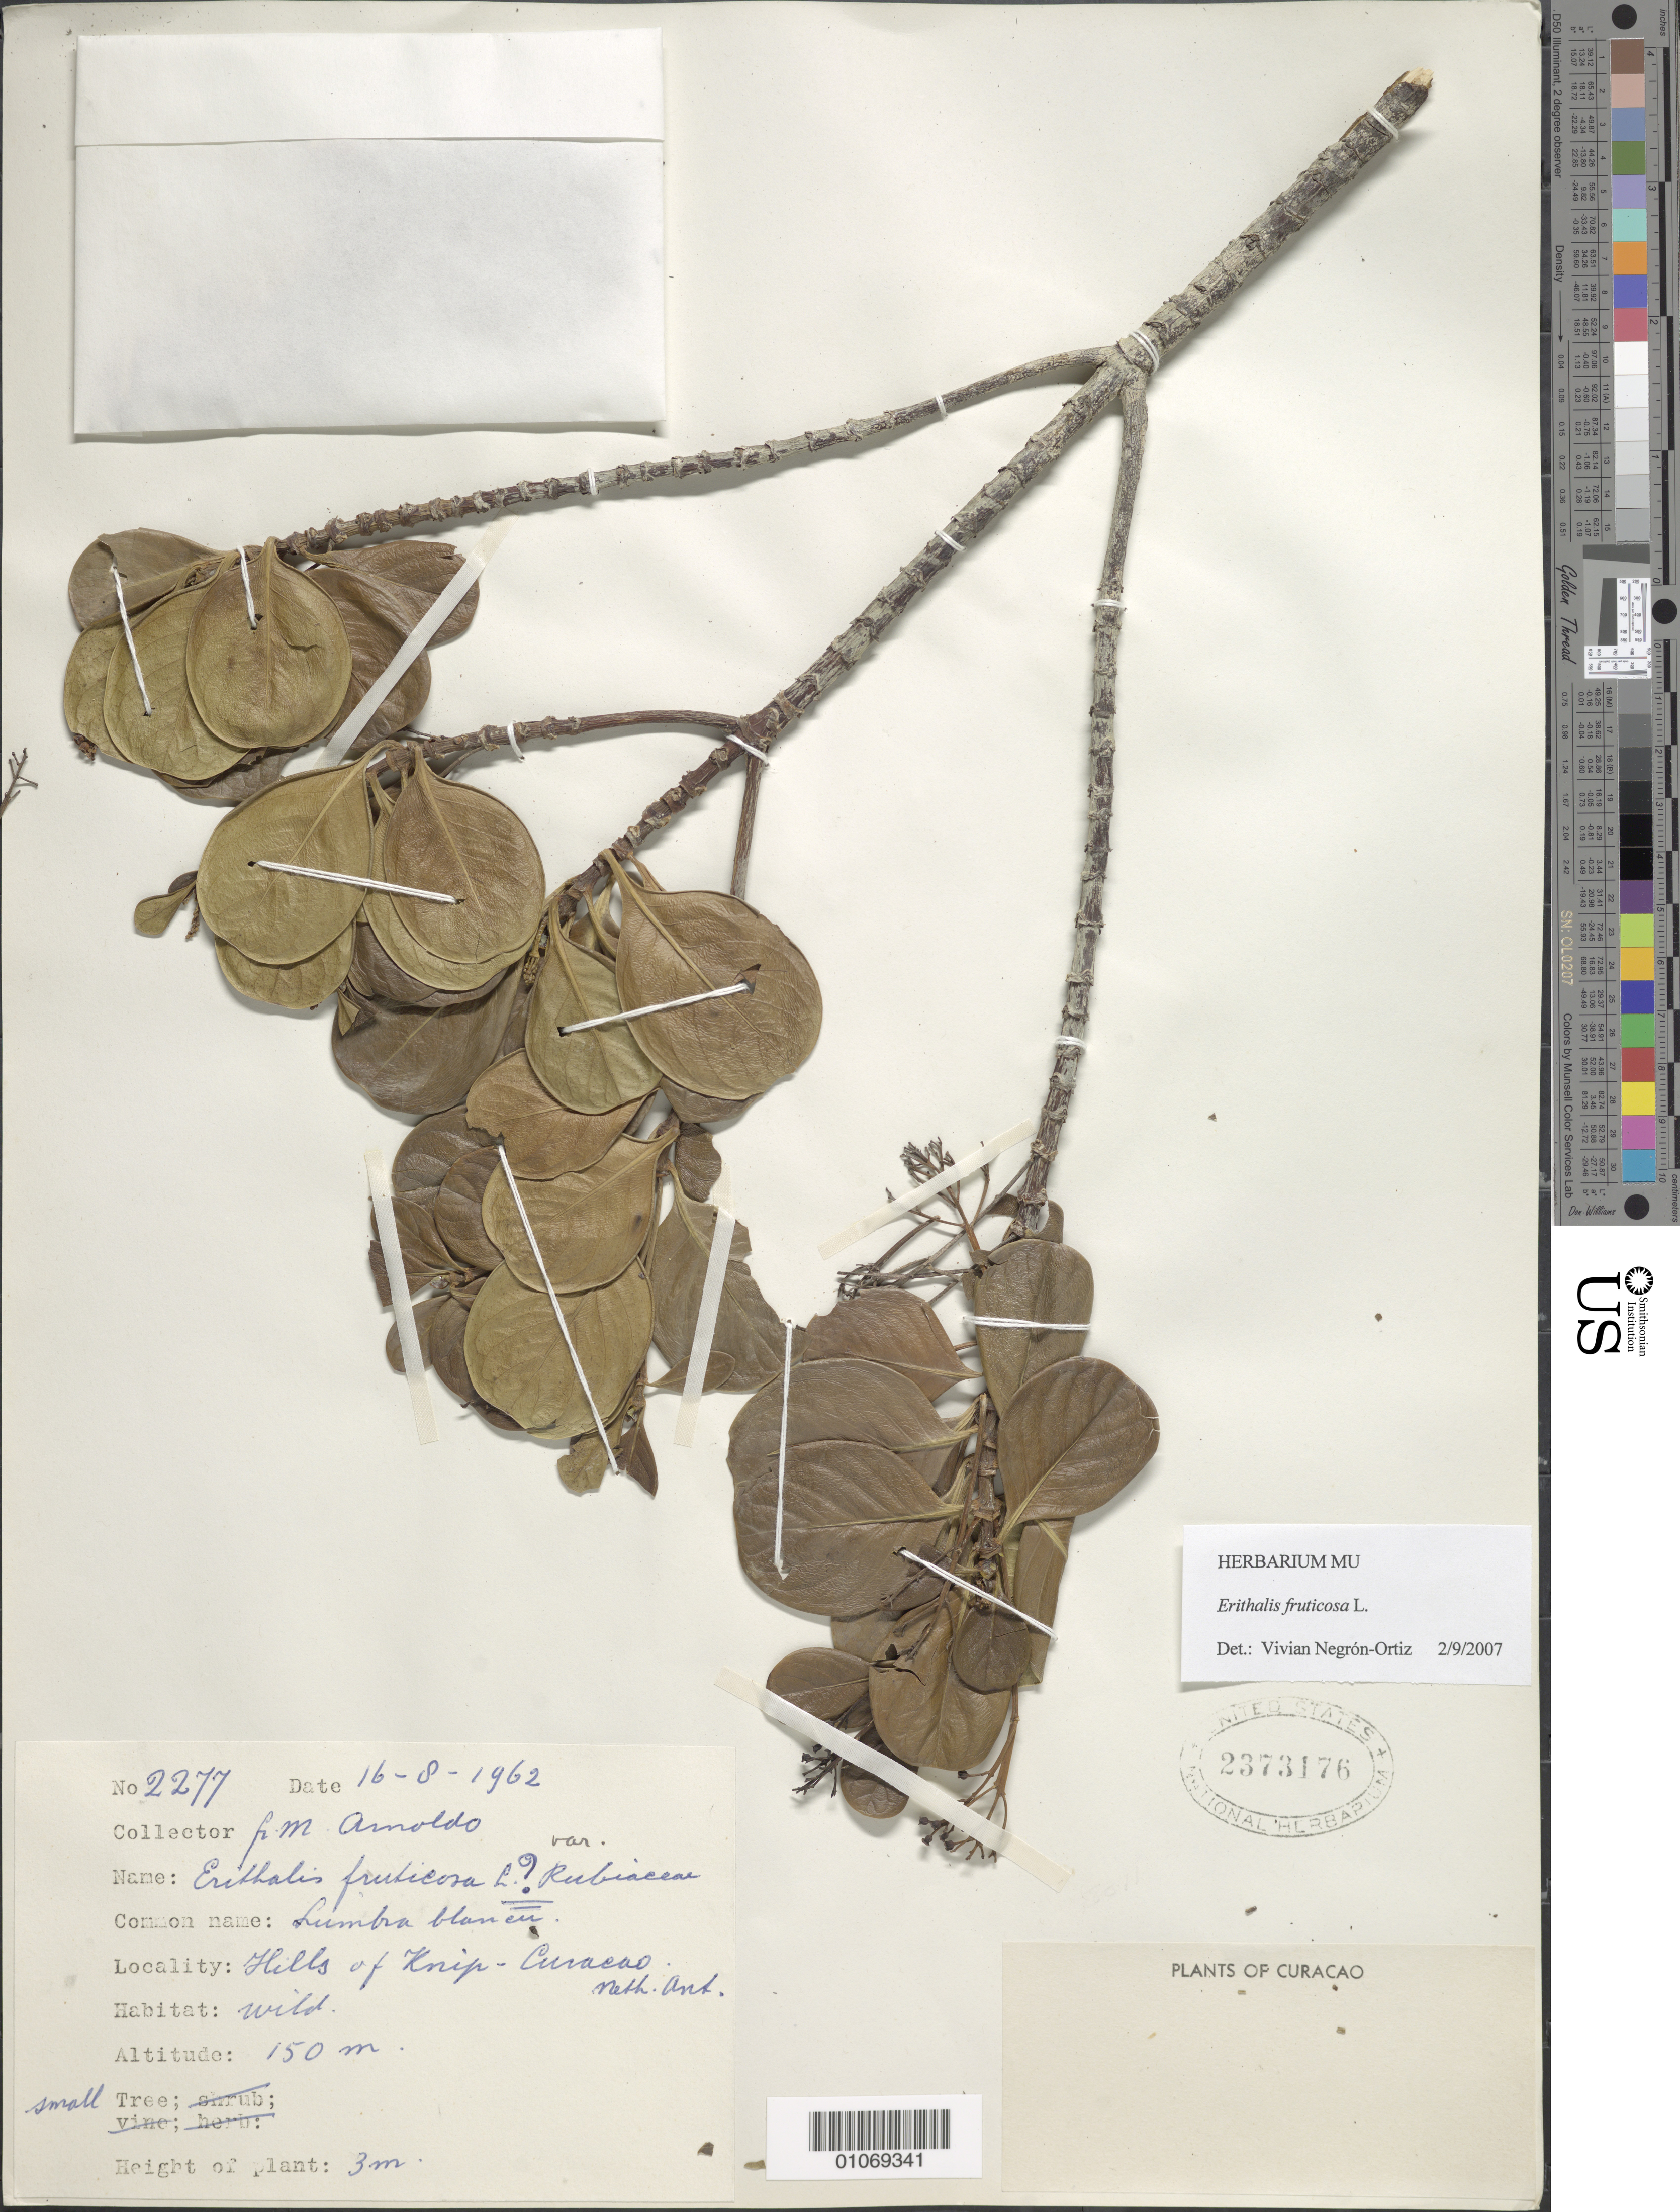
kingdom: Plantae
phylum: Tracheophyta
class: Magnoliopsida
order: Gentianales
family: Rubiaceae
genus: Erithalis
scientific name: Erithalis fruticosa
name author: L.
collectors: N. Arnoldo-Broeders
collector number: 2277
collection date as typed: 16 Aug 1962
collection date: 1962-08-16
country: Curaçao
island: Curaçao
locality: Hills of Knip-Curacao, growing wild.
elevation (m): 150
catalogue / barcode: US 2373176